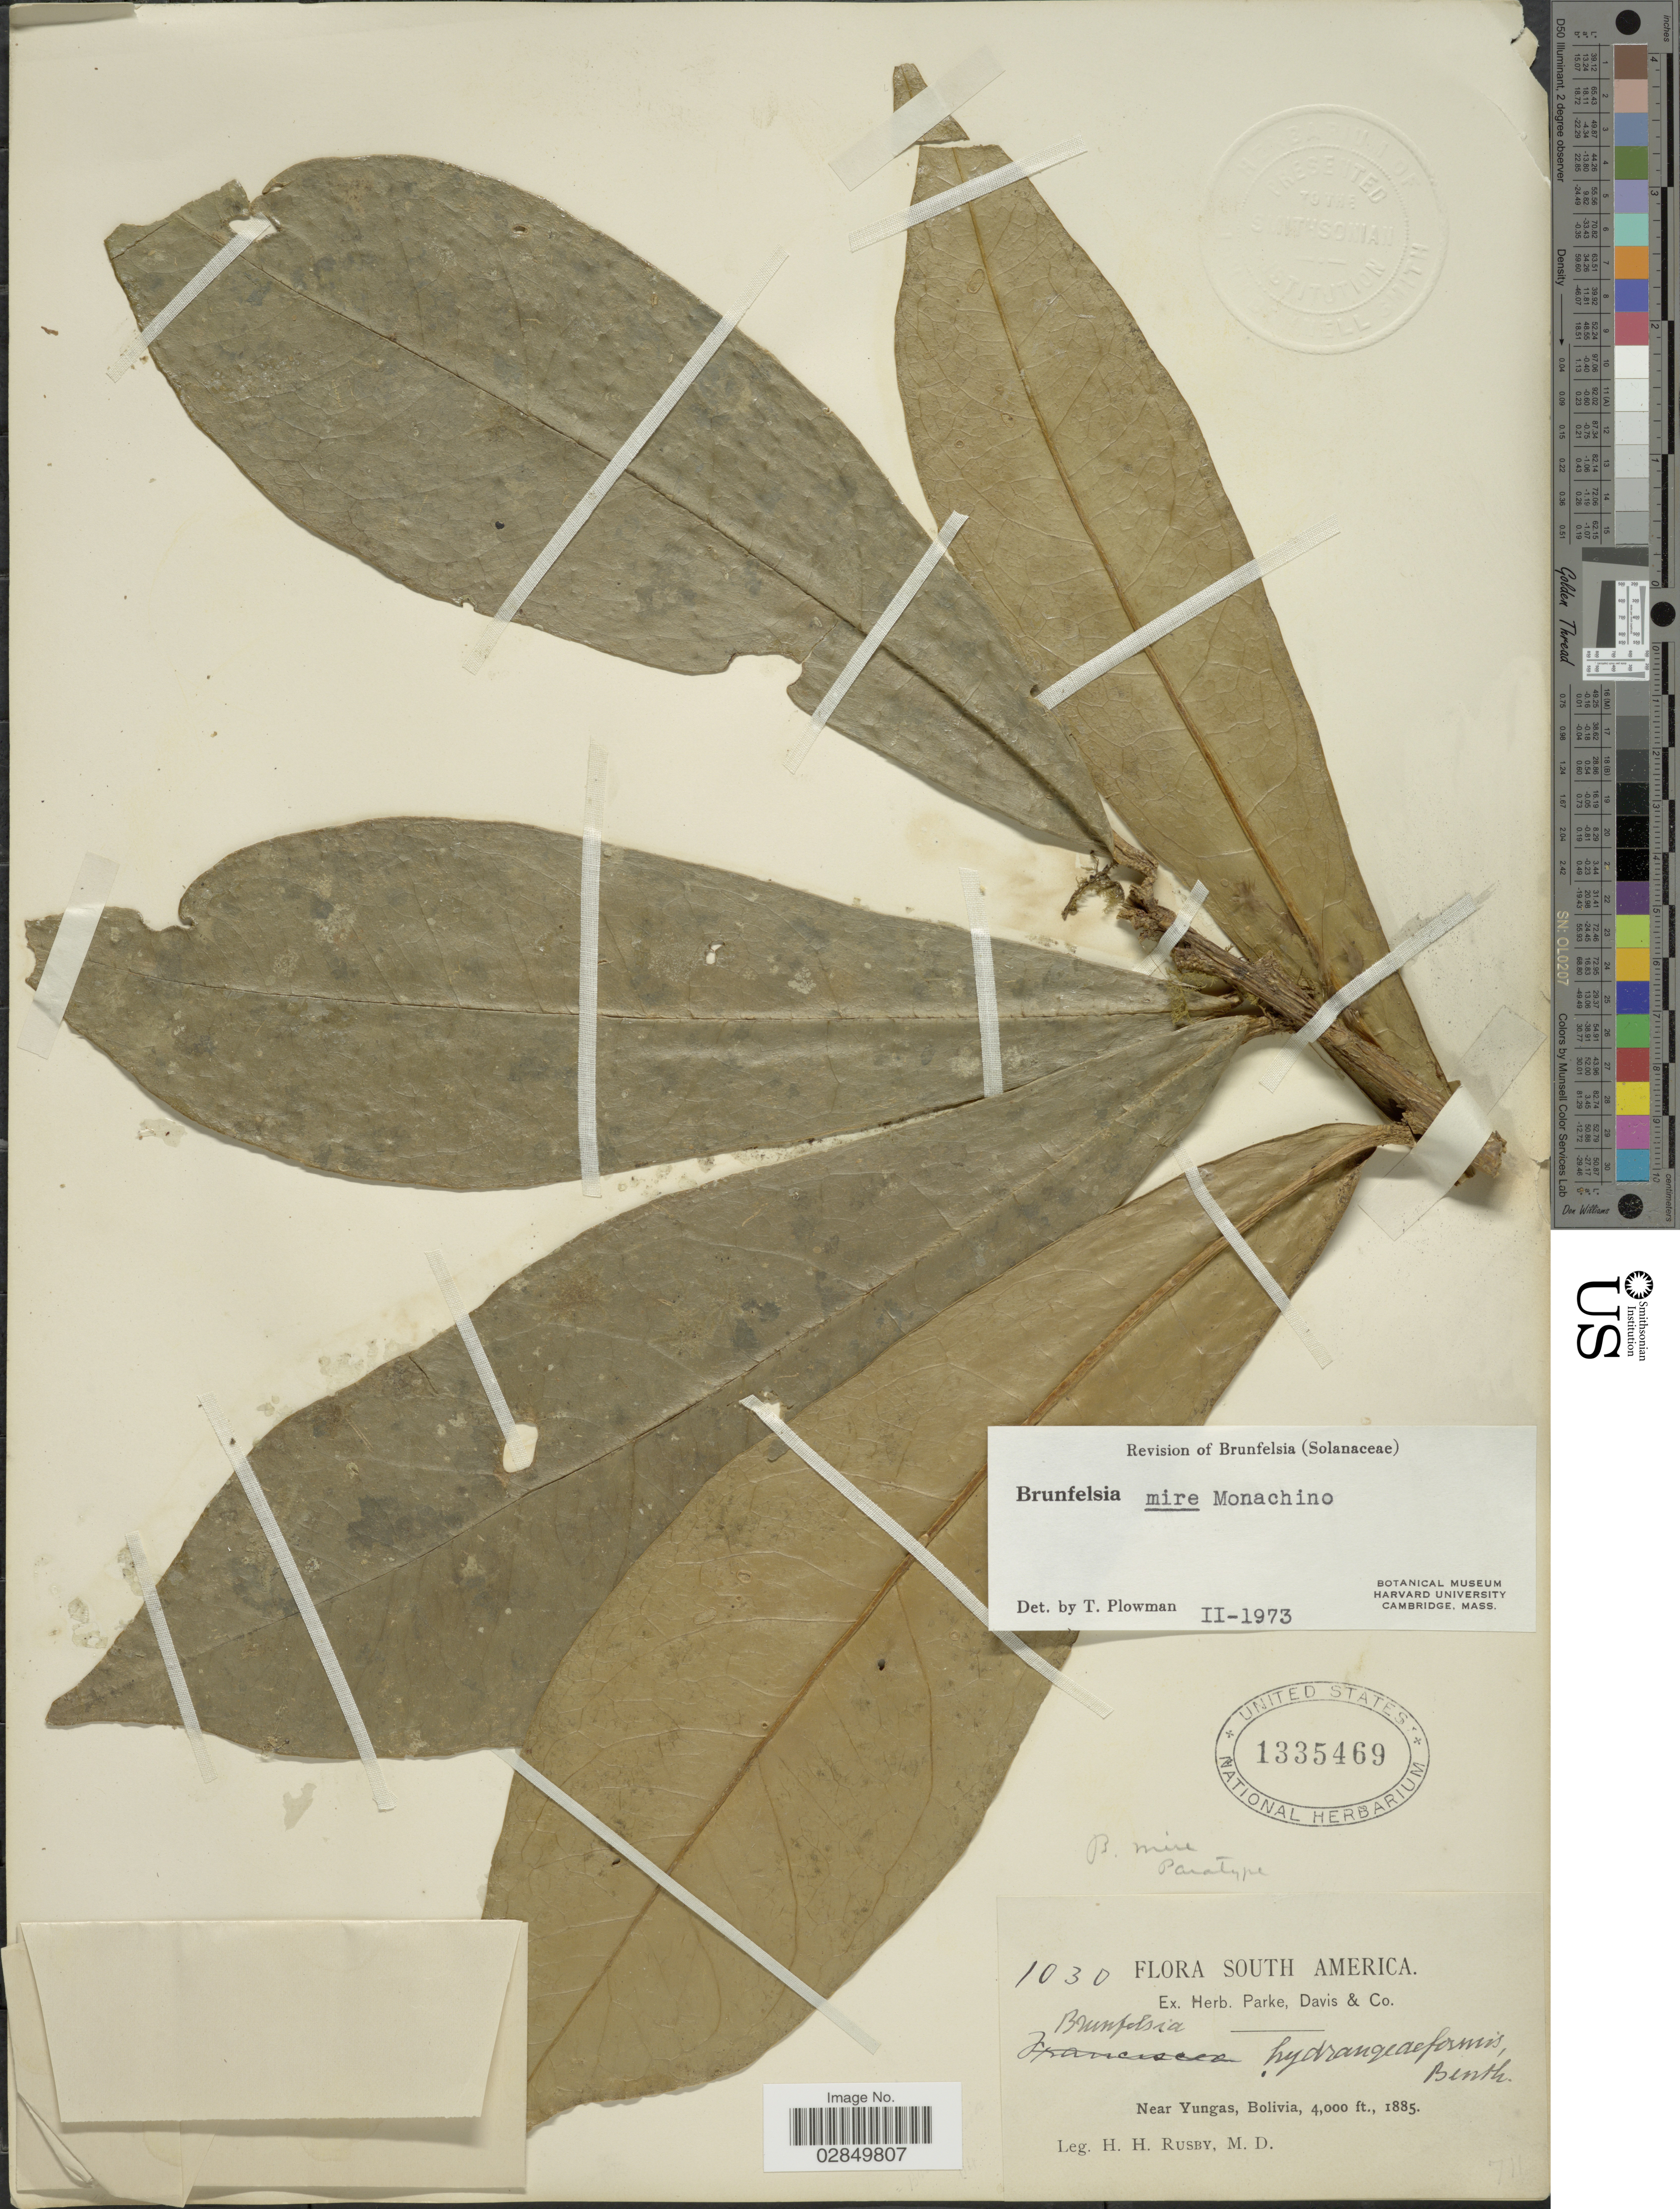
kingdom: Plantae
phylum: Tracheophyta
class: Magnoliopsida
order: Solanales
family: Solanaceae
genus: Brunfelsia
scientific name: Brunfelsia mire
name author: Monach.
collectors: H. H. Rusby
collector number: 1030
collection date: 1885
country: Bolivia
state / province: La Paz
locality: Near Yungas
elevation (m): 1219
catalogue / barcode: US 1335469